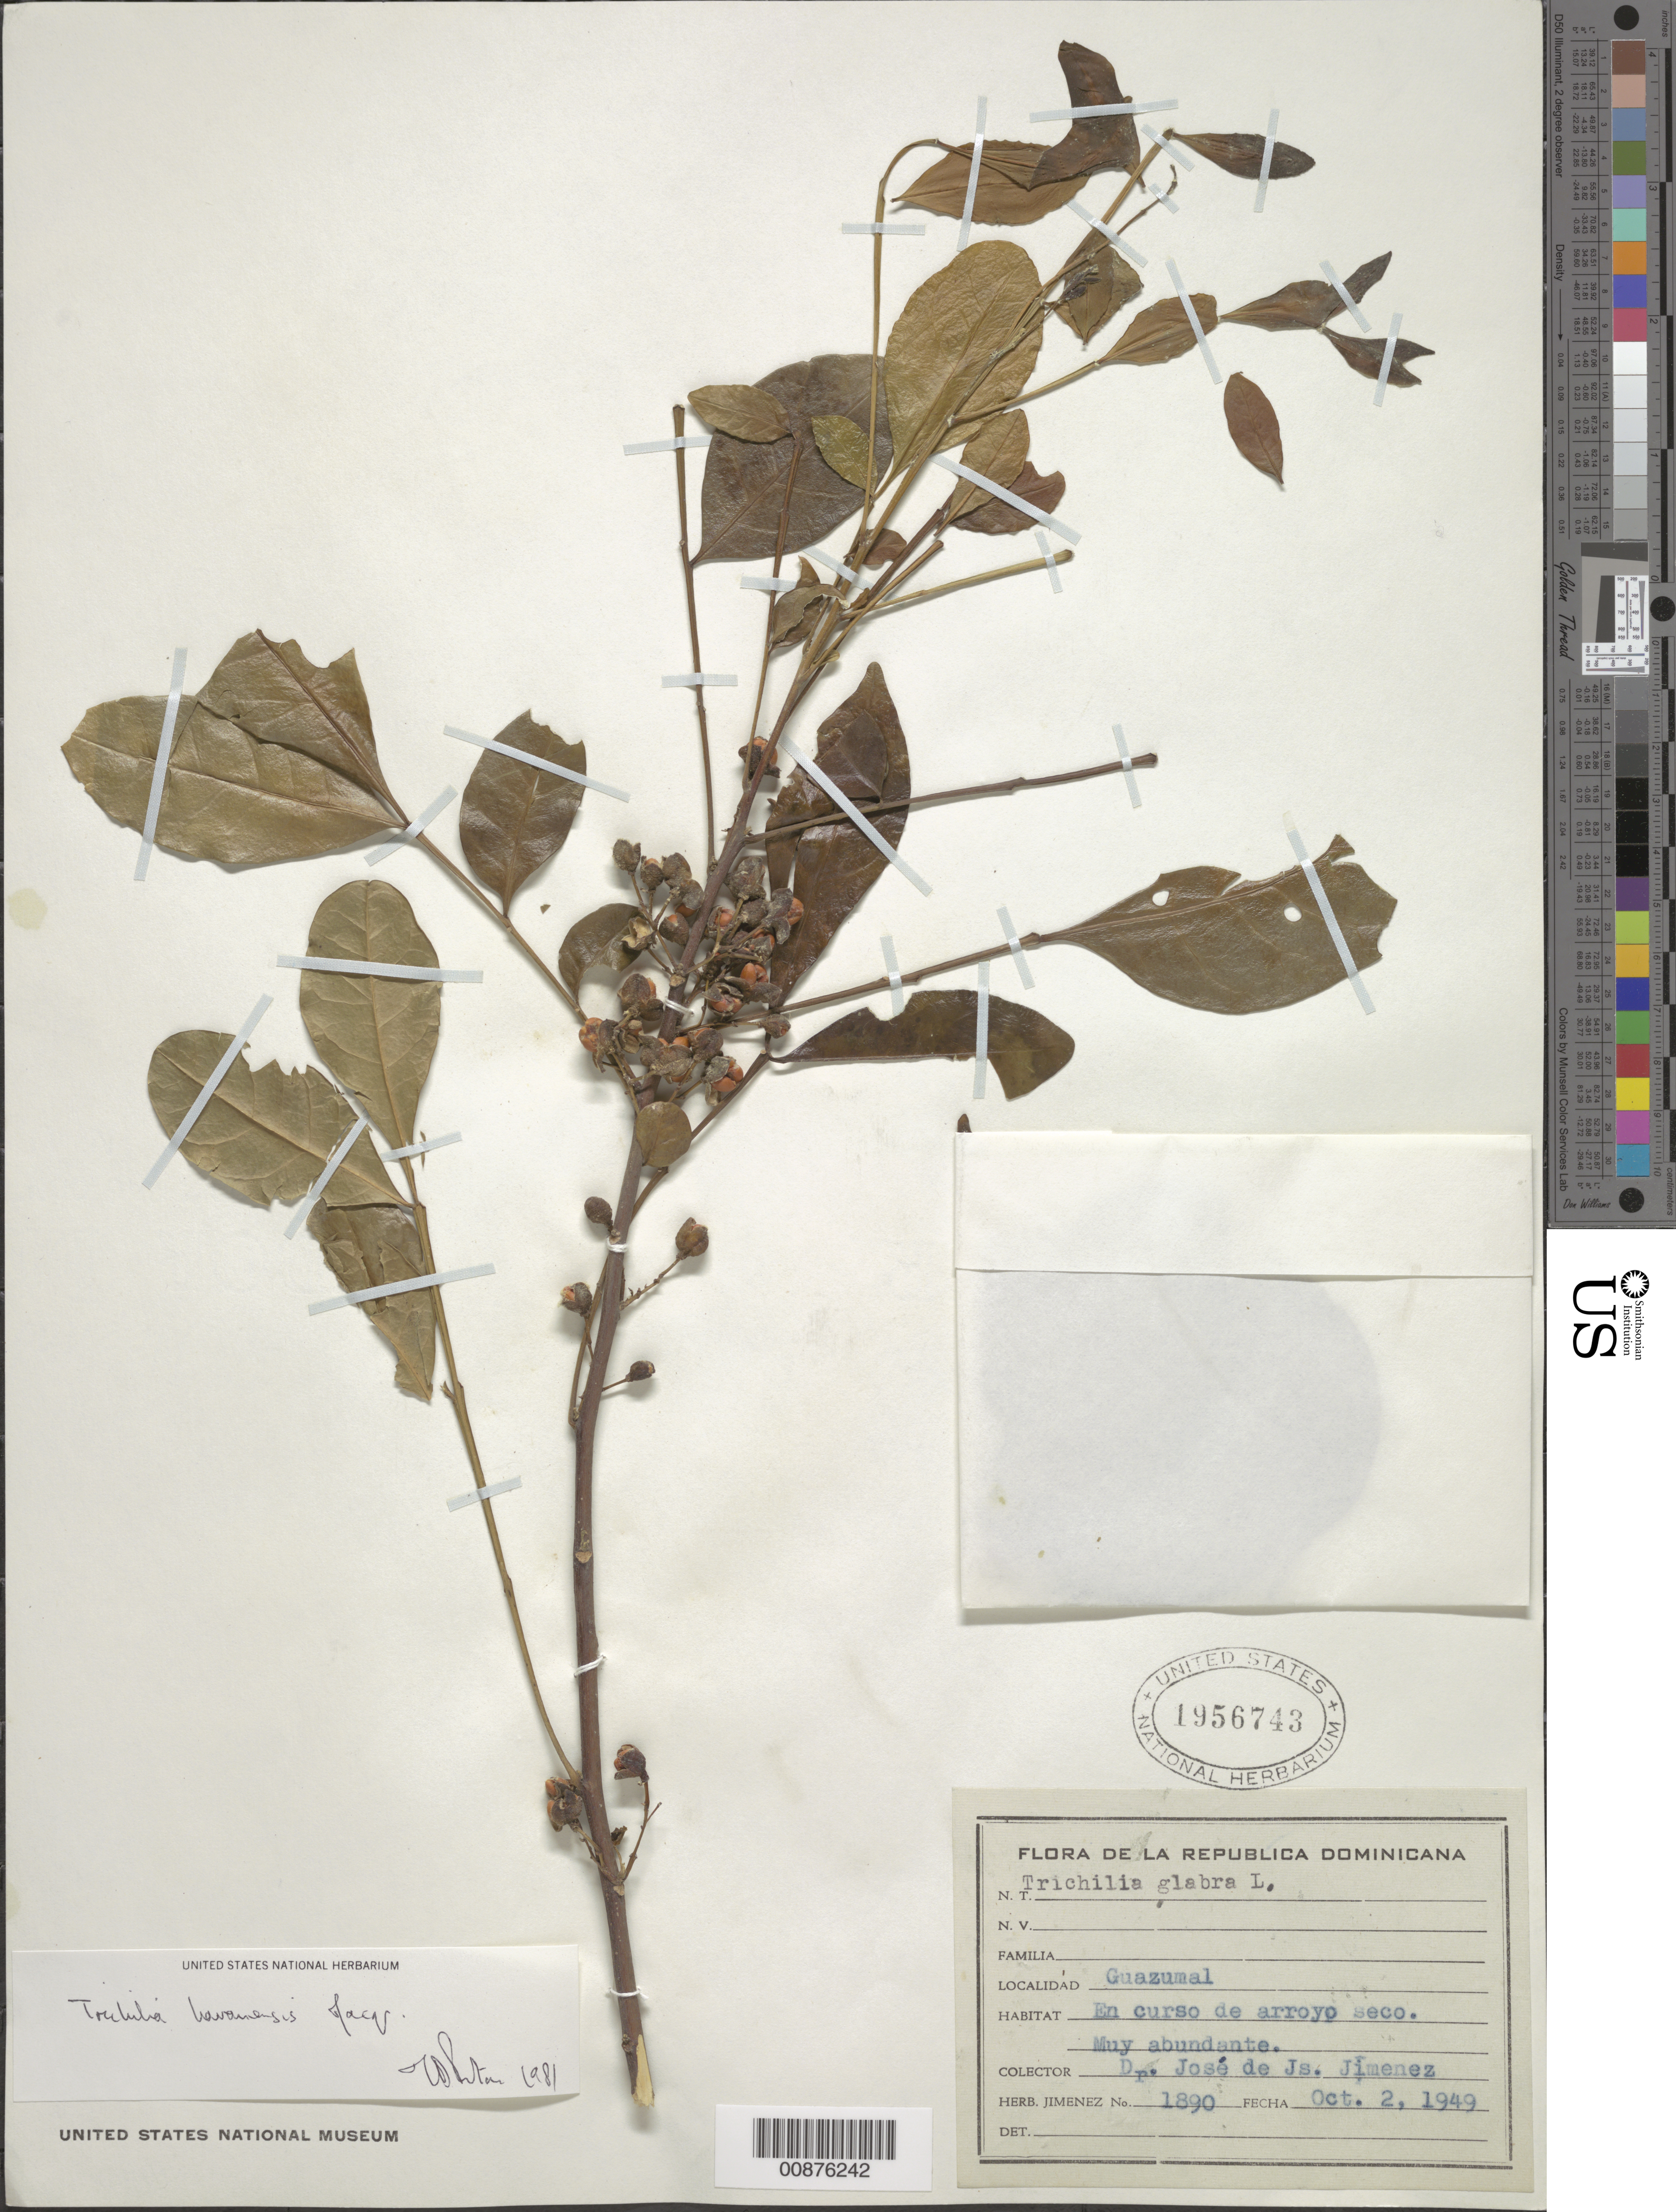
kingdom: Plantae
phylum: Tracheophyta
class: Magnoliopsida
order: Sapindales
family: Meliaceae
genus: Trichilia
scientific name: Trichilia havanensis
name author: Jacq.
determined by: Pennington, T. D., (K)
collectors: J. J. Jiménez Almonte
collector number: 1890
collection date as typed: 02 Oct 1949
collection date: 1949-10-02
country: Dominican Republic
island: Hispaniola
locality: Guazumal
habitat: En curso de arroyo seco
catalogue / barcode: US 1956743